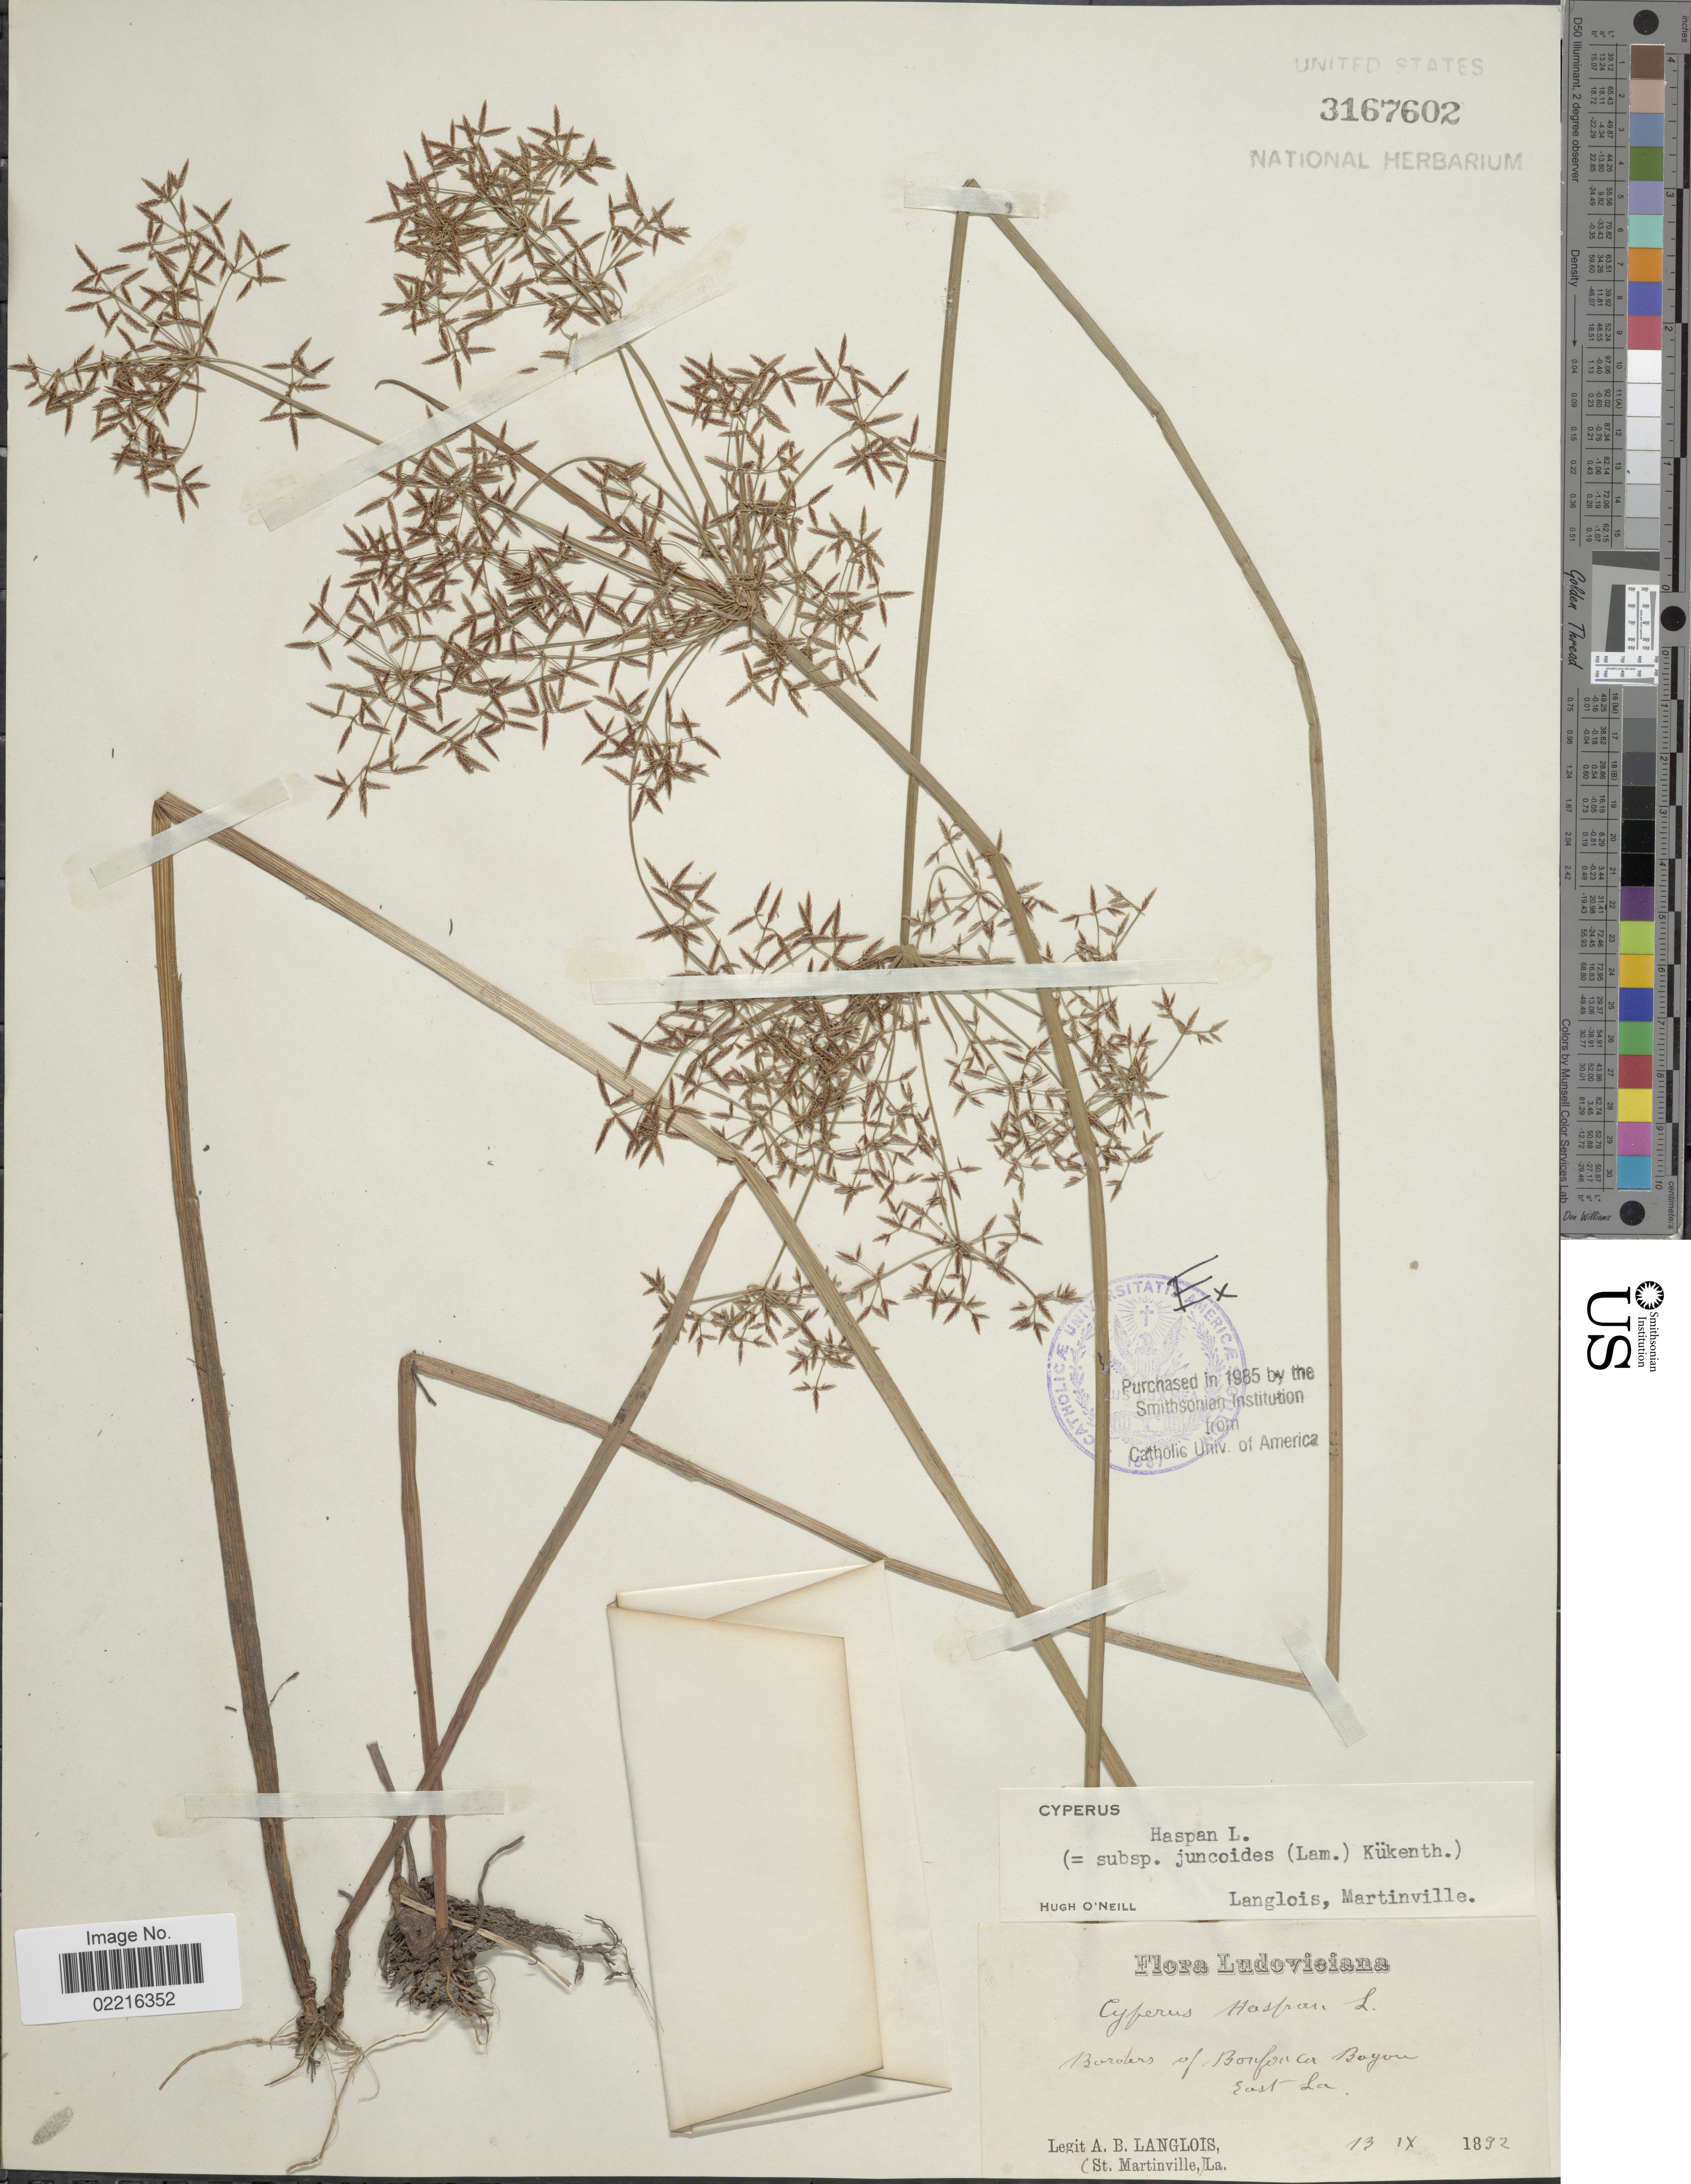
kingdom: Plantae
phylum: Tracheophyta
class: Liliopsida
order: Poales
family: Cyperaceae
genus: Cyperus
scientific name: Cyperus haspan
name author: L.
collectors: A. Langlois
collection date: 1892-09-13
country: United States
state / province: Louisiana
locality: Borders of Bonfoucer Bayou, East La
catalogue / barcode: US 3167602